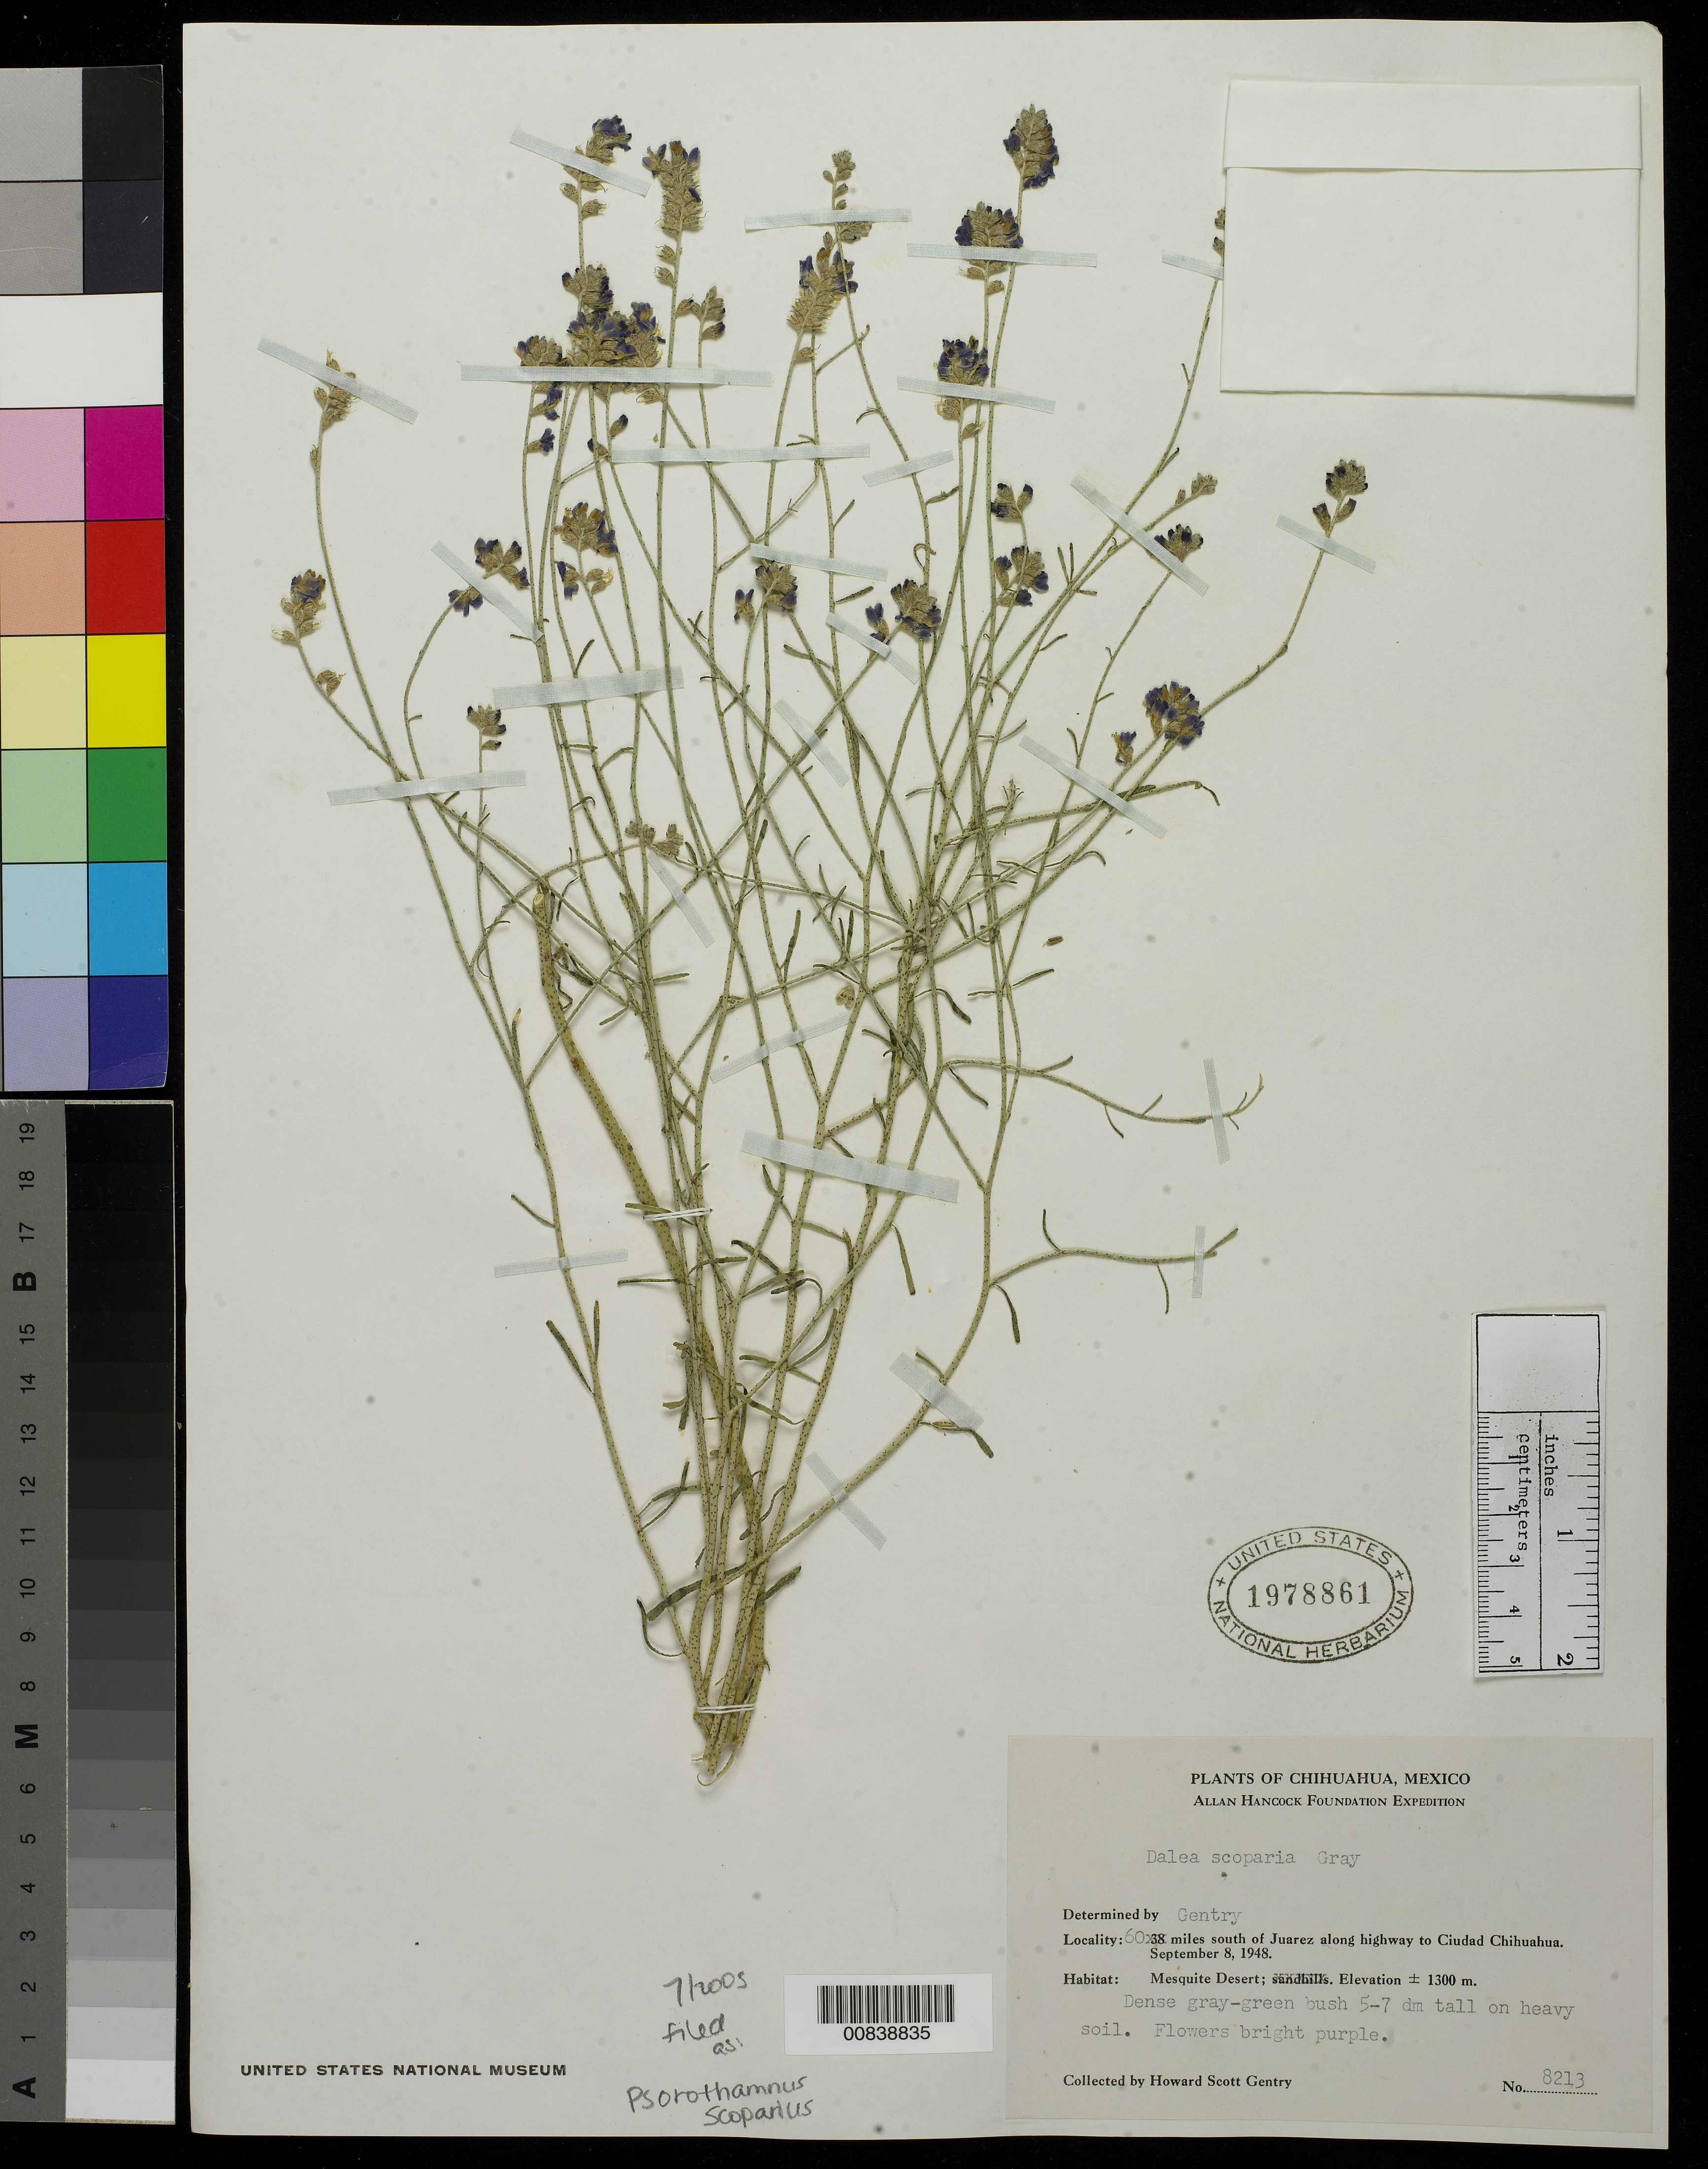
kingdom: Plantae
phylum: Tracheophyta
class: Magnoliopsida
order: Fabales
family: Fabaceae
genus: Psorothamnus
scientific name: Psorothamnus scoparius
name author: (A. Gray) Rydb.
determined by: Strong, M. T., (US), Smithsonian Institution - National Museum of Natural History (UNITED STATES)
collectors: H. S. Gentry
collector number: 8213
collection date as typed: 08 Sep 1948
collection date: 1948-09-08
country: Mexico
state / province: Chihuahua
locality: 60 miles south of Juárez along highway to Ciudad Chihuahua.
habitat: Mesquite desert. On heavy soil.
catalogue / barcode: US 1978861